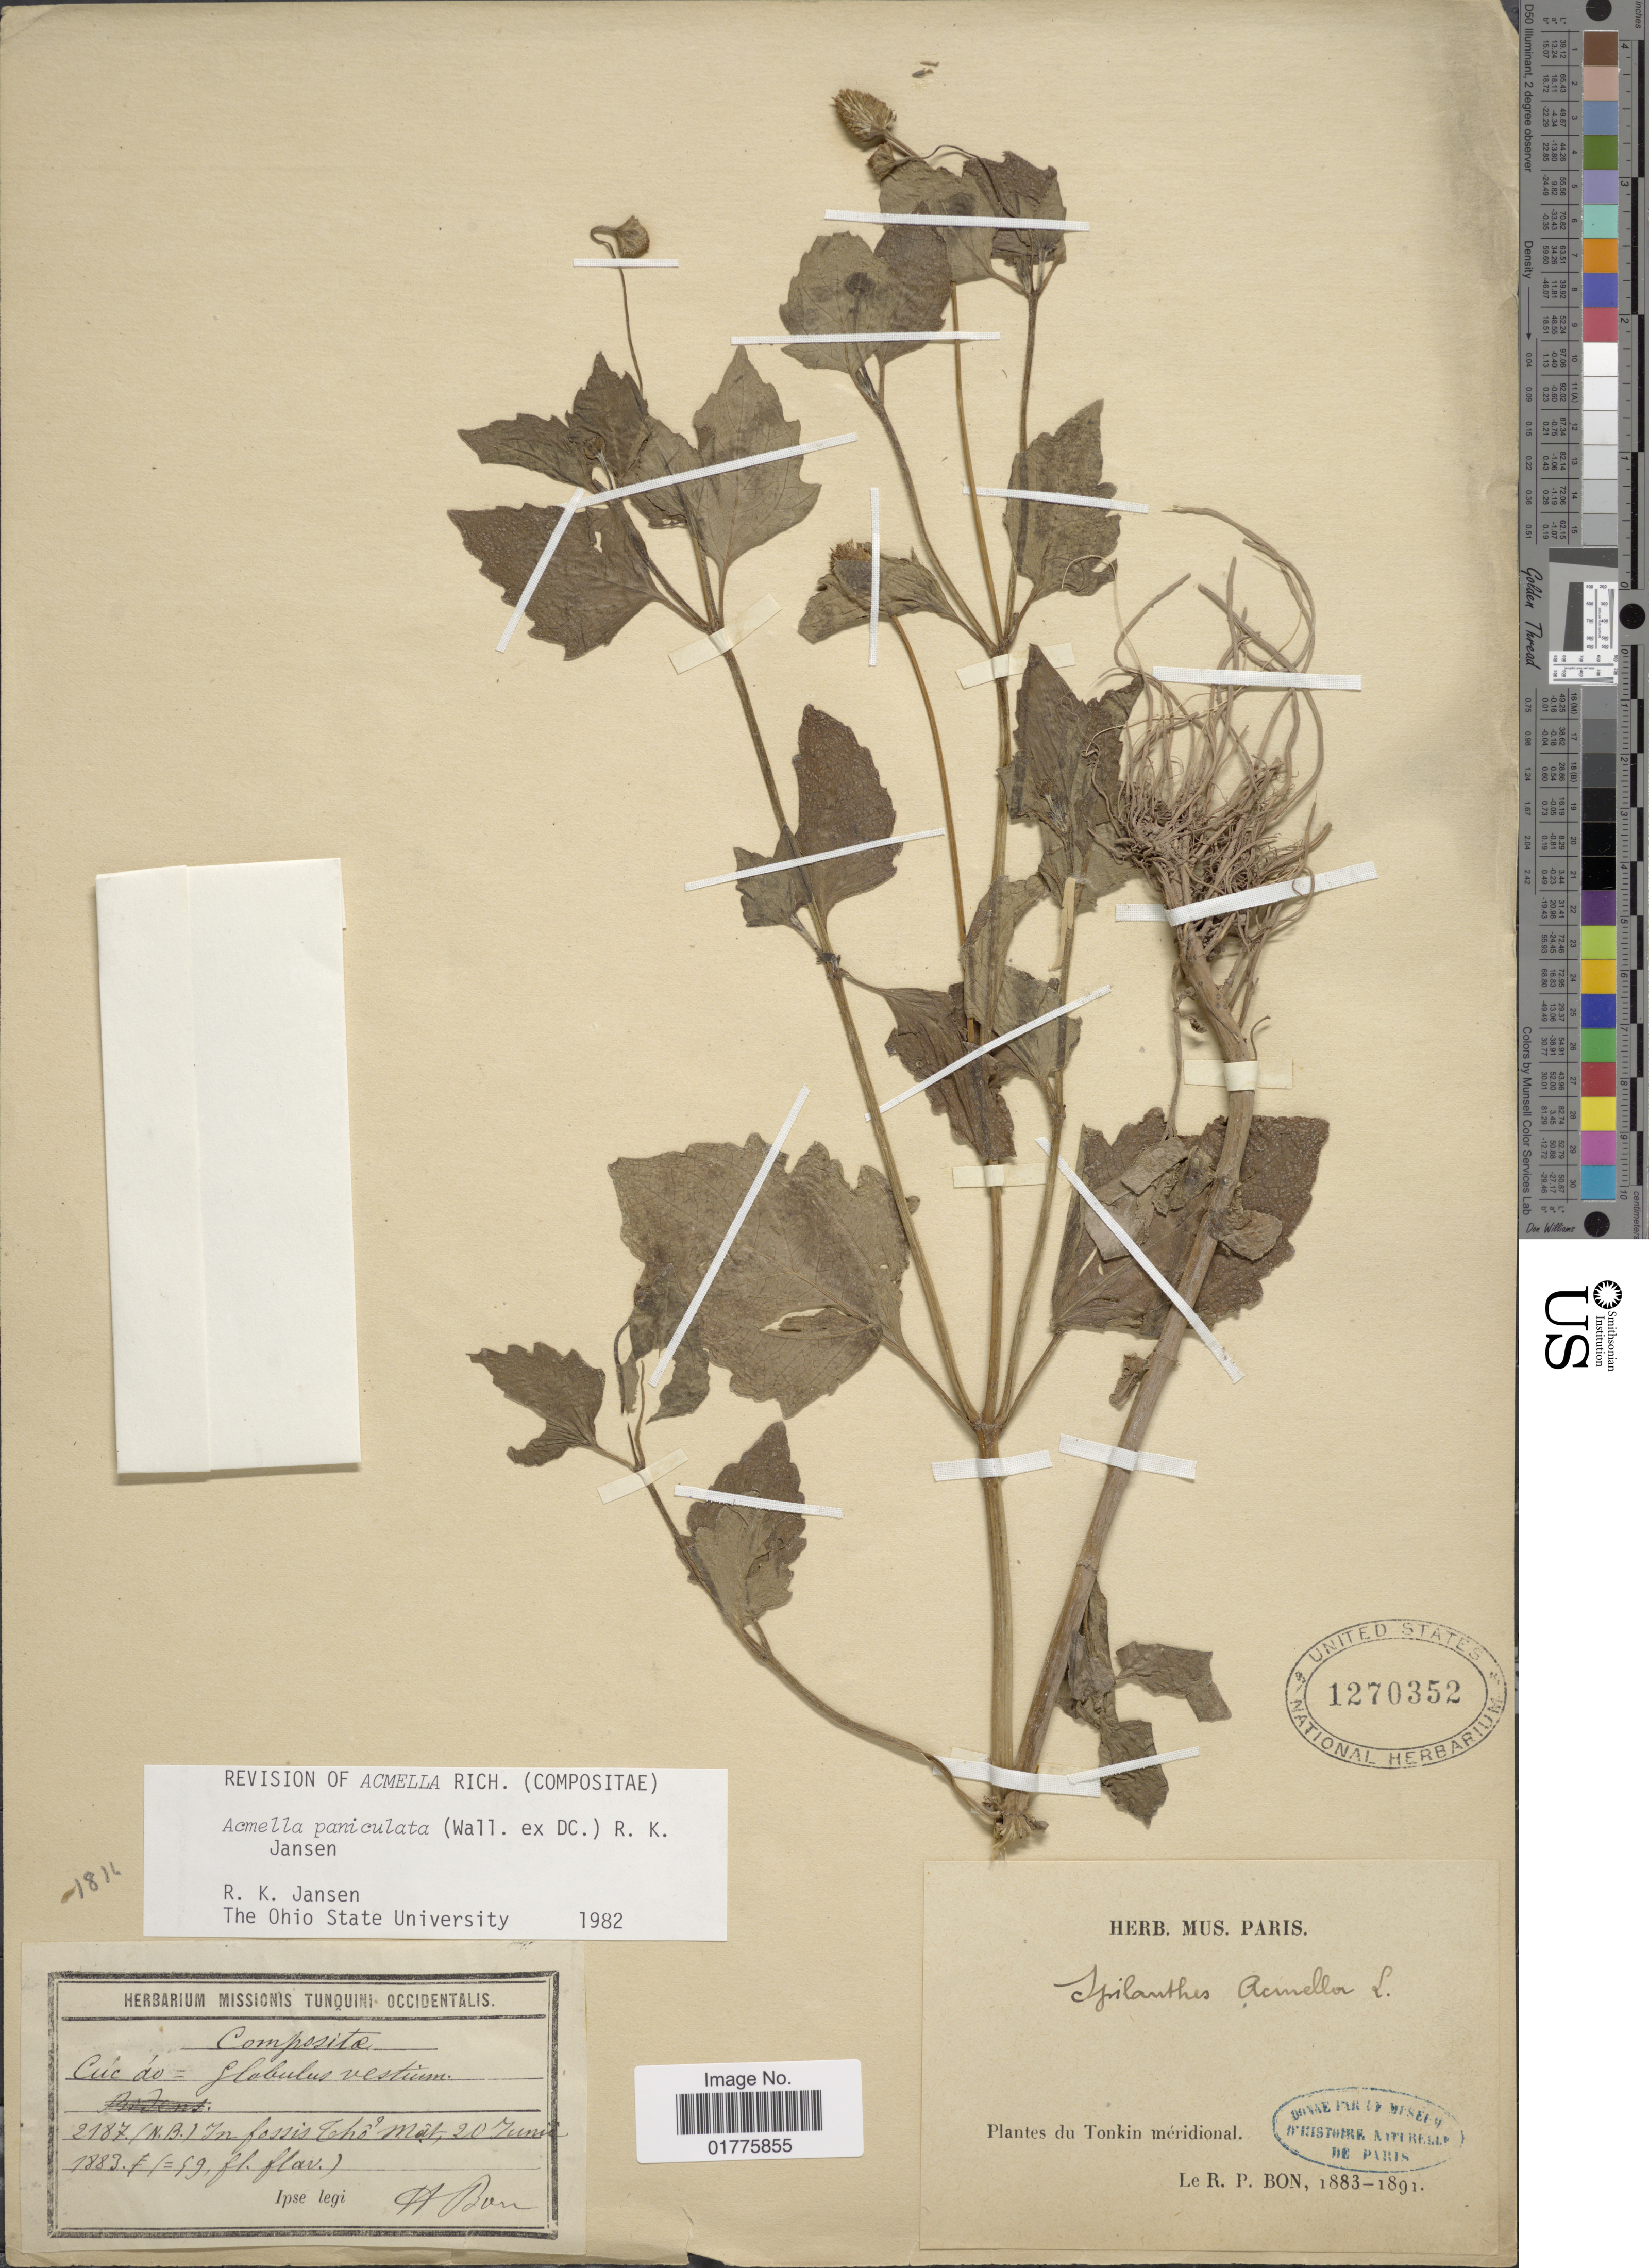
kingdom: Plantae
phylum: Tracheophyta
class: Magnoliopsida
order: Asterales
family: Asteraceae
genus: Acmella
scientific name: Acmella paniculata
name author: (Wall. ex DC.) R.K. Jansen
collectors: R. Bon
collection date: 1883-06-20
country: Vietnam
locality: Tonkin meridional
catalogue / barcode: US 127052